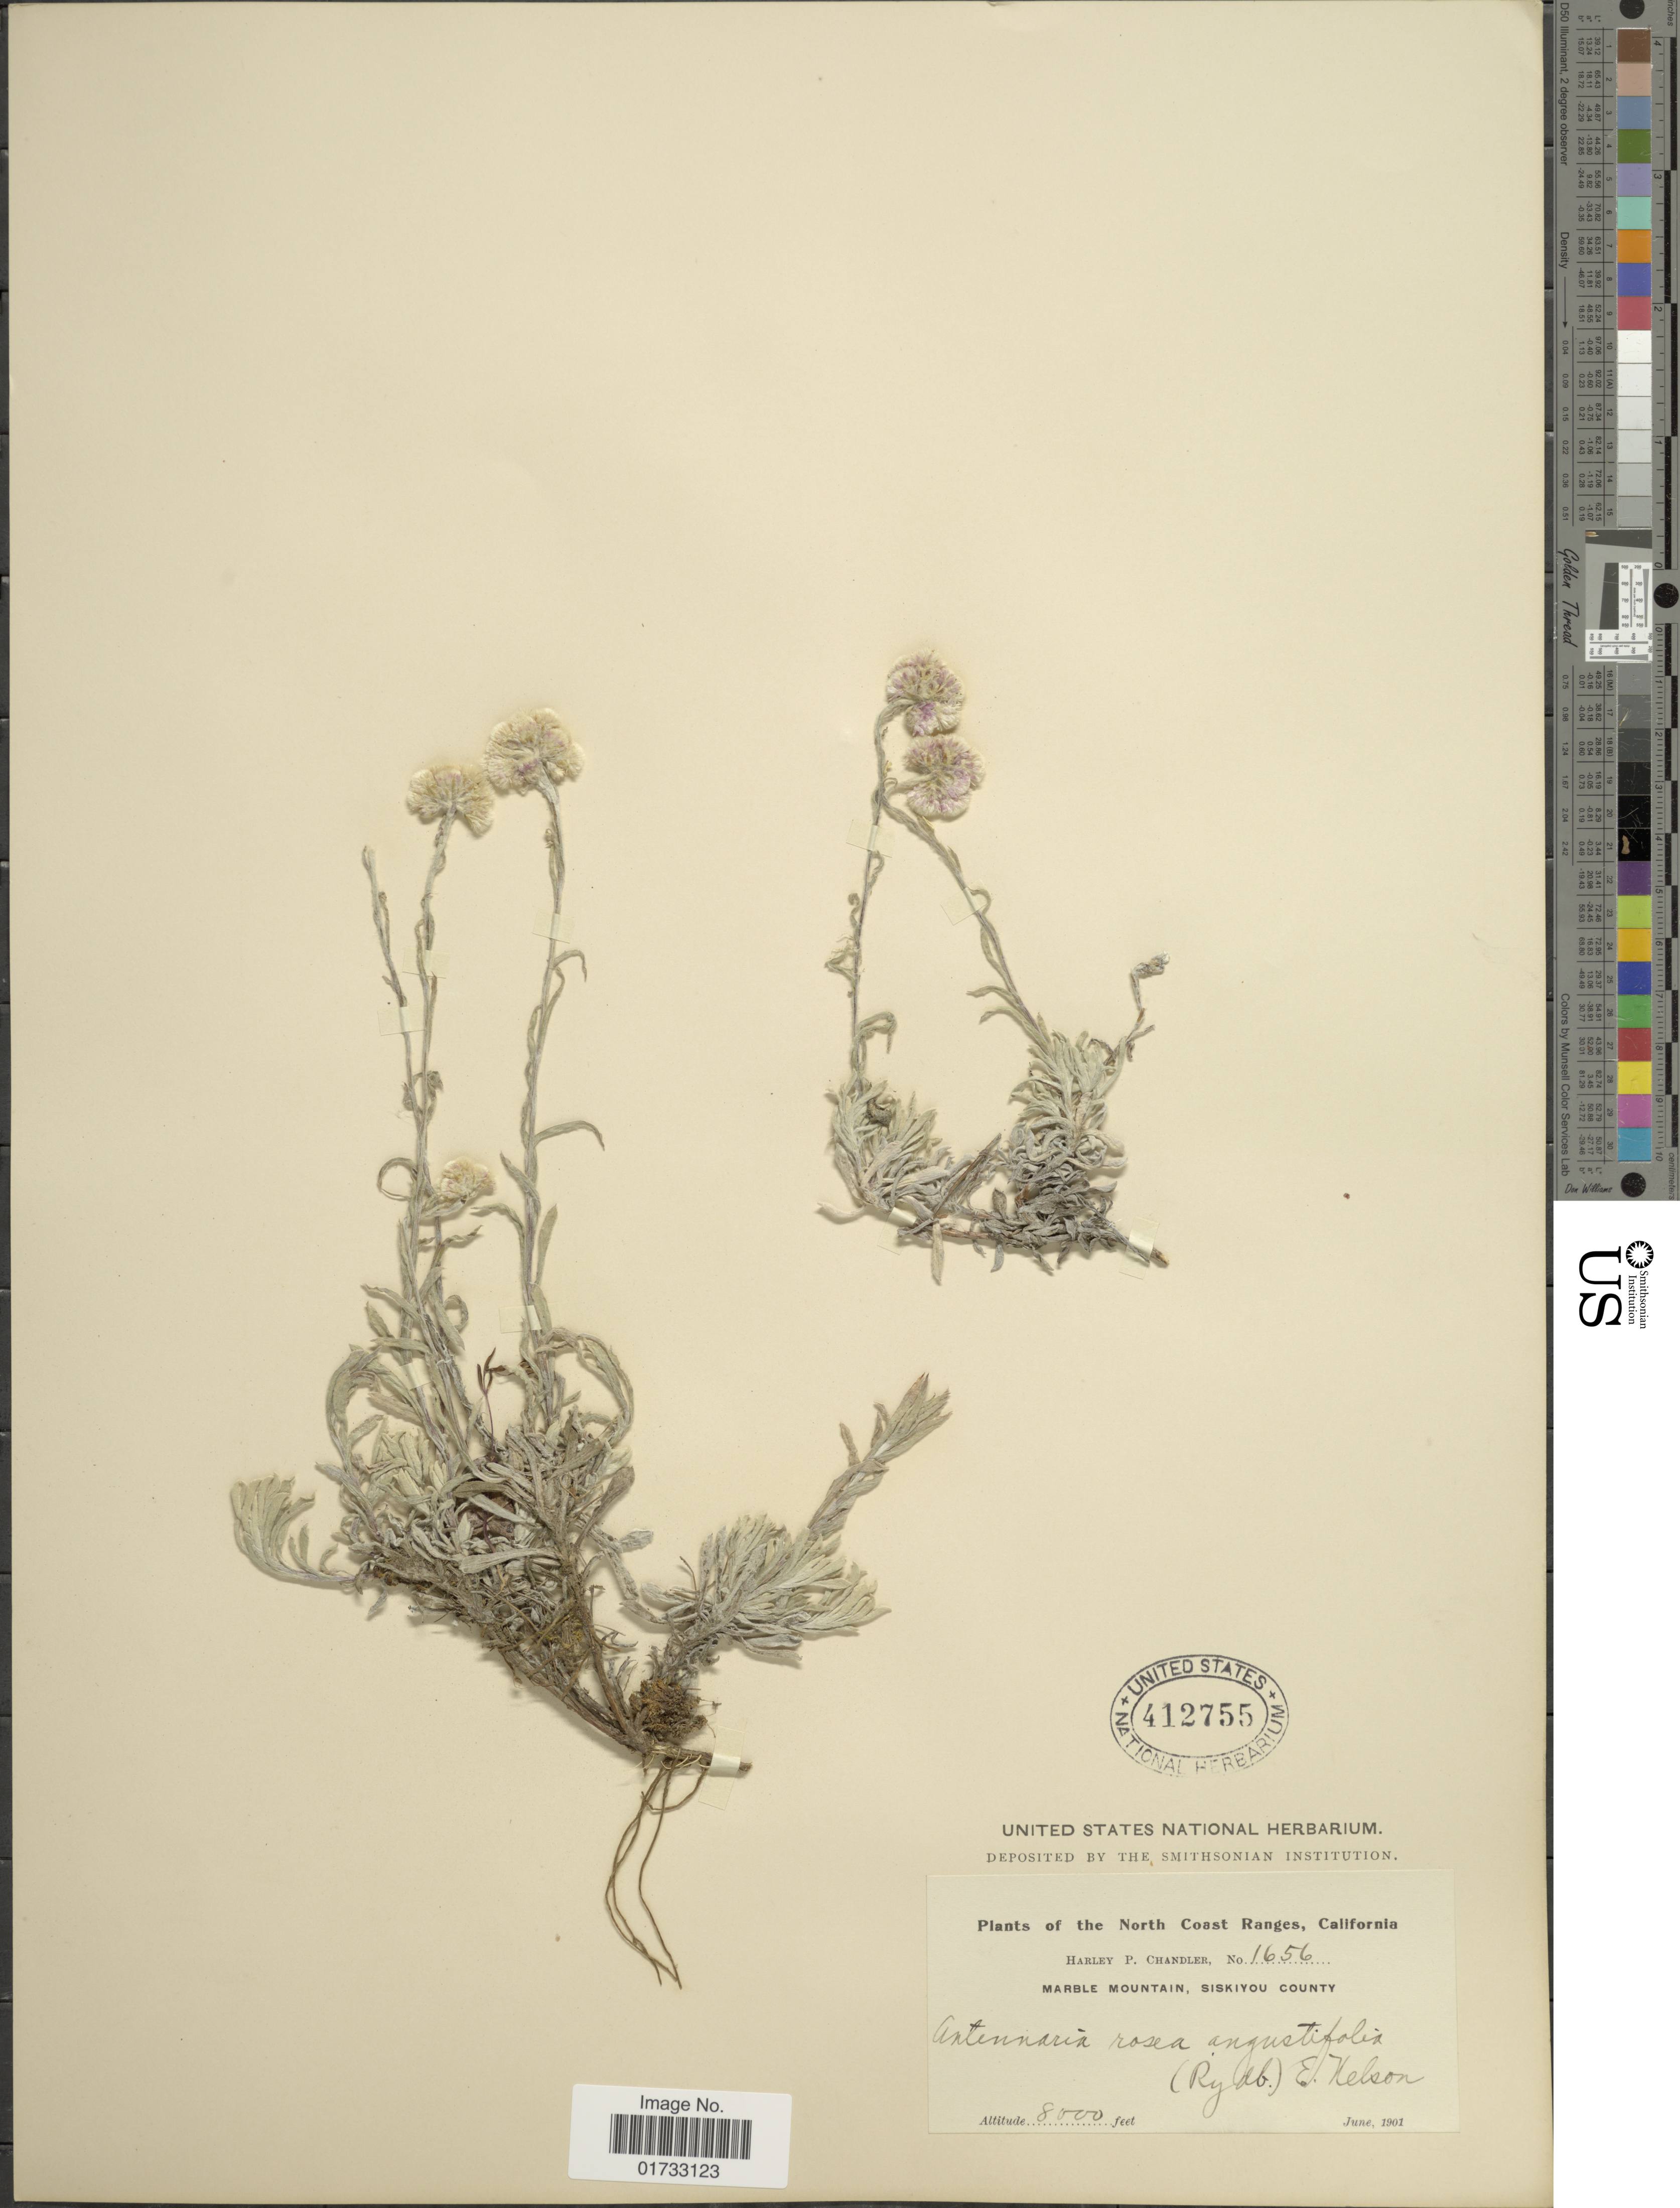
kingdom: Plantae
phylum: Tracheophyta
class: Magnoliopsida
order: Asterales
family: Asteraceae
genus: Antennaria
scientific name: Antennaria rosea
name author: Greene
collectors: H. Chandler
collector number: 1656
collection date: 1901-06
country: United States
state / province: California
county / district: Siskiyou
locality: North Coast Ranges, Marble Mountain, Sisikiyou County,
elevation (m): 2438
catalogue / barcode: US 412755